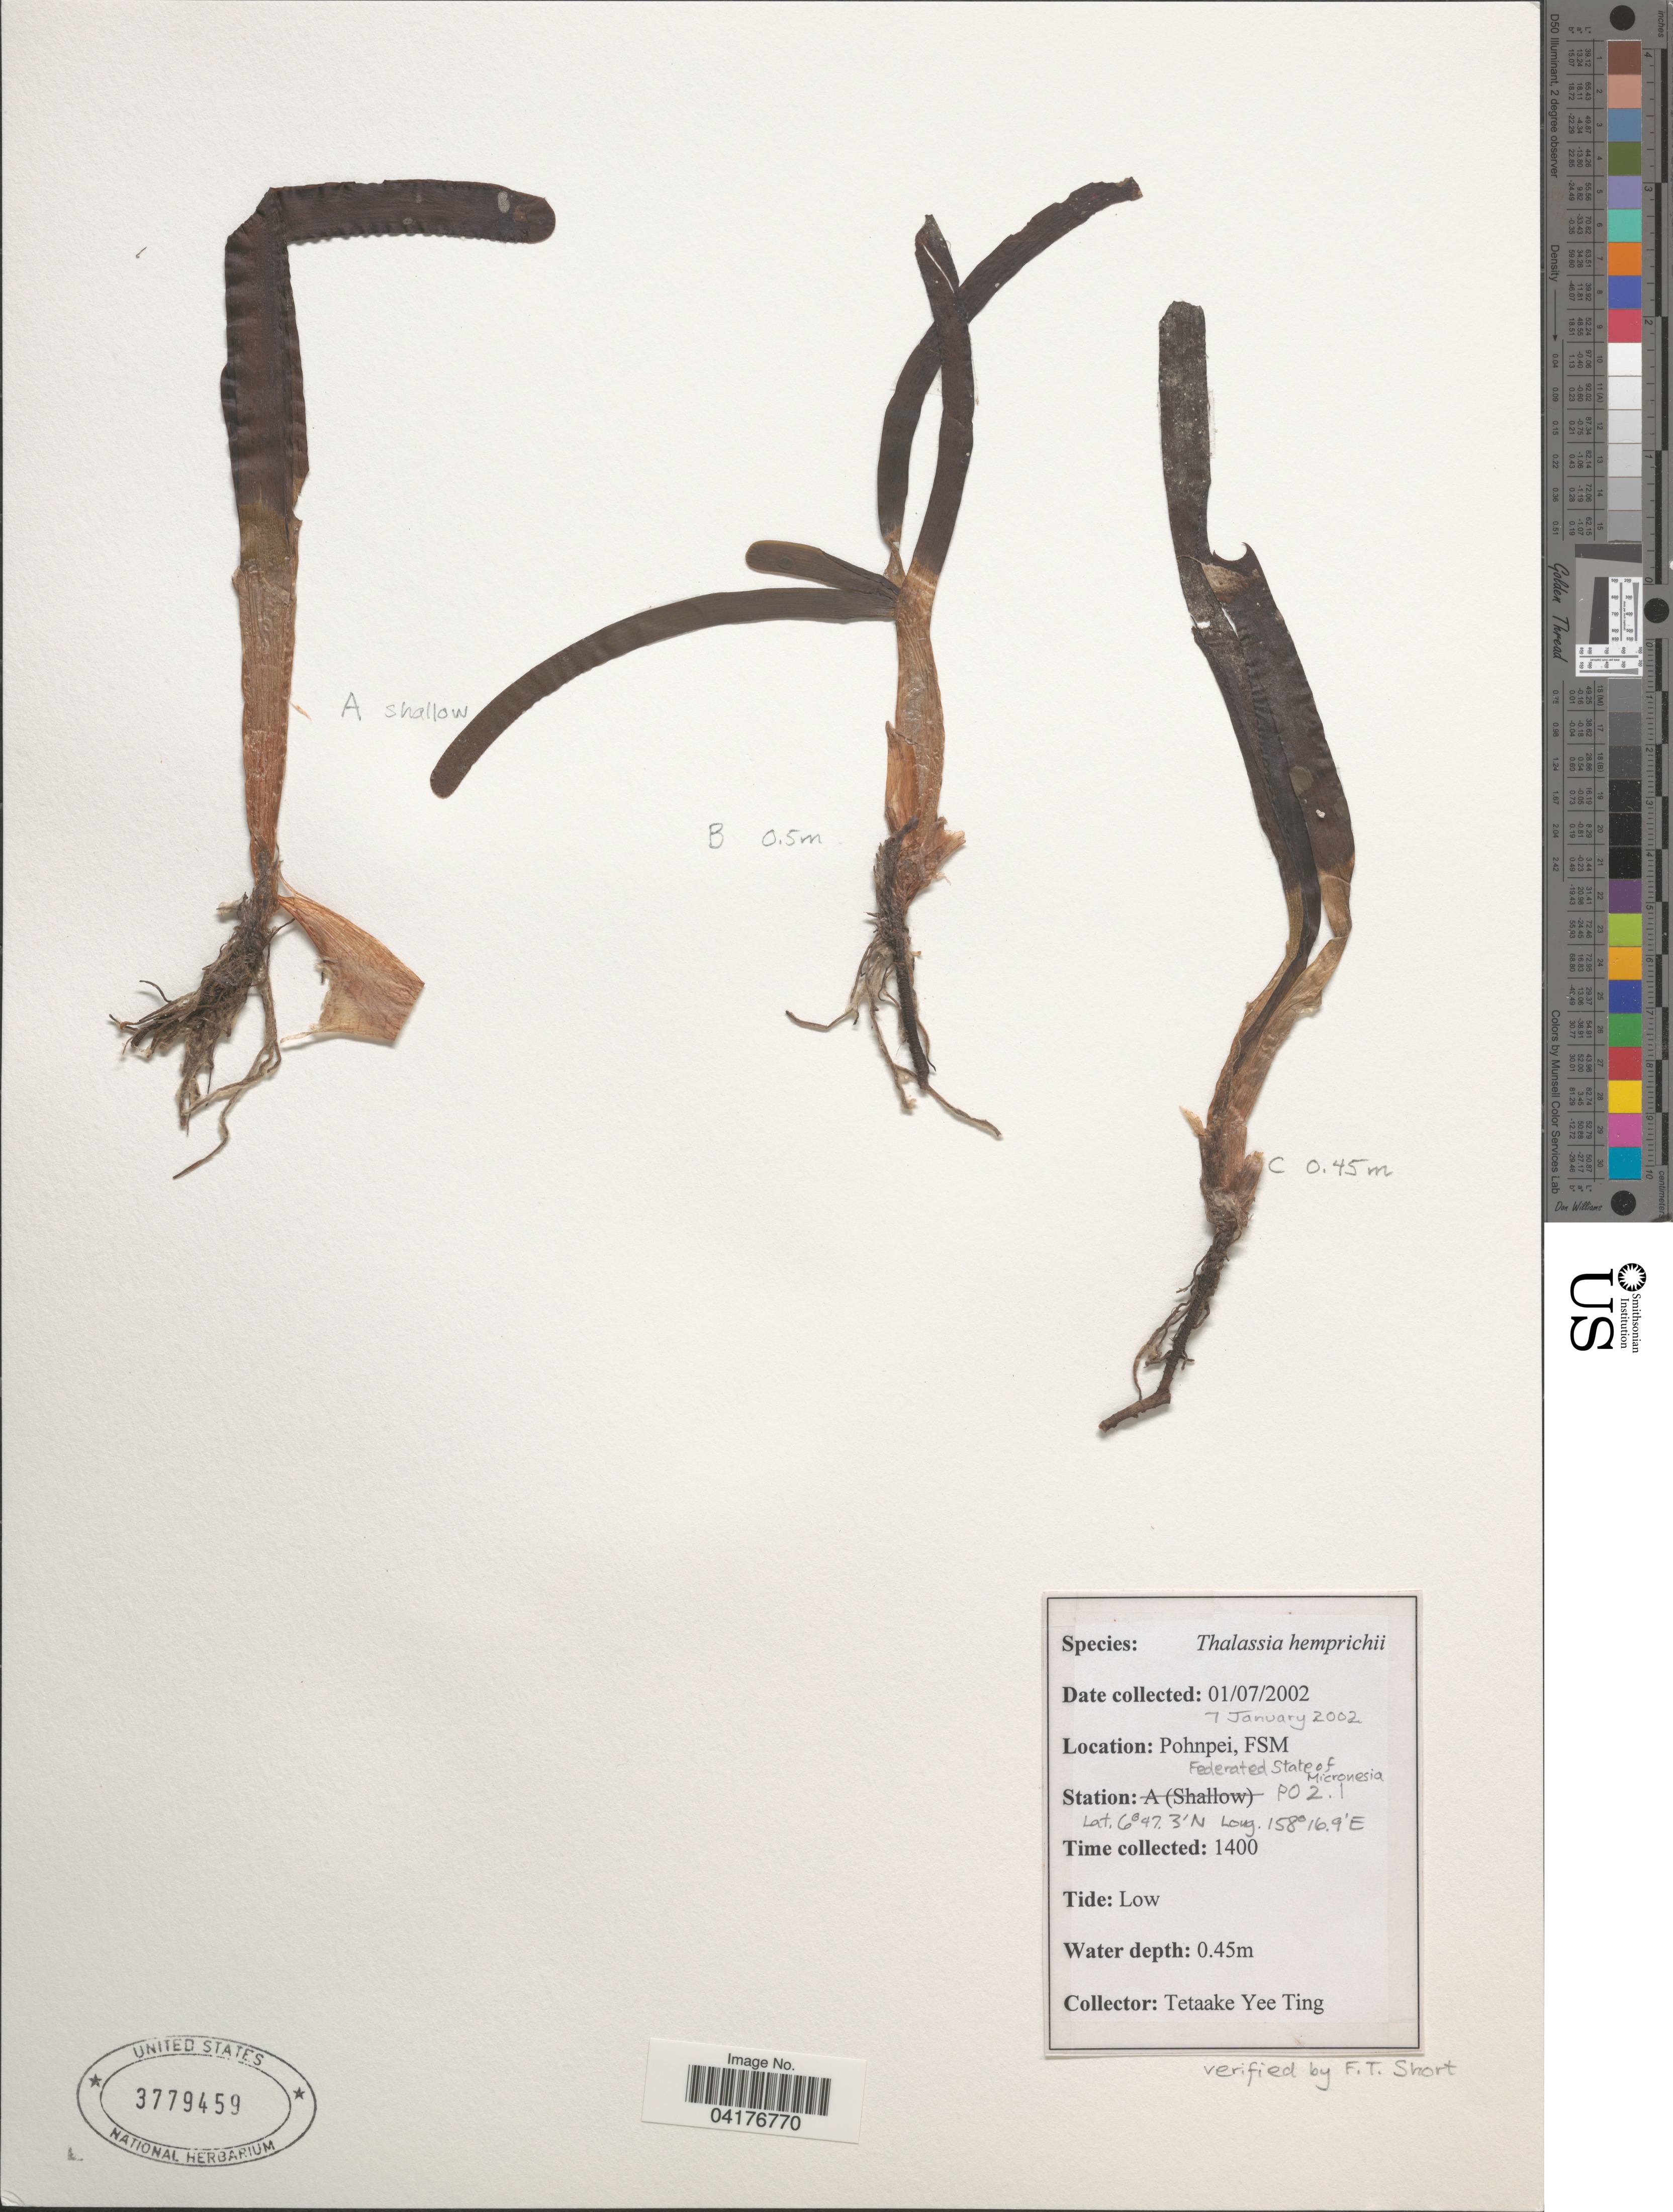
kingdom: Plantae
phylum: Tracheophyta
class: Liliopsida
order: Alismatales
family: Hydrocharitaceae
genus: Enhalus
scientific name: Enhalus acoroides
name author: (L. f.) Royle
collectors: T. Ting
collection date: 2002-01-07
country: Micronesia, Federated States of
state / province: Pohnpei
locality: Station: PO2.1.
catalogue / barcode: US 3779459